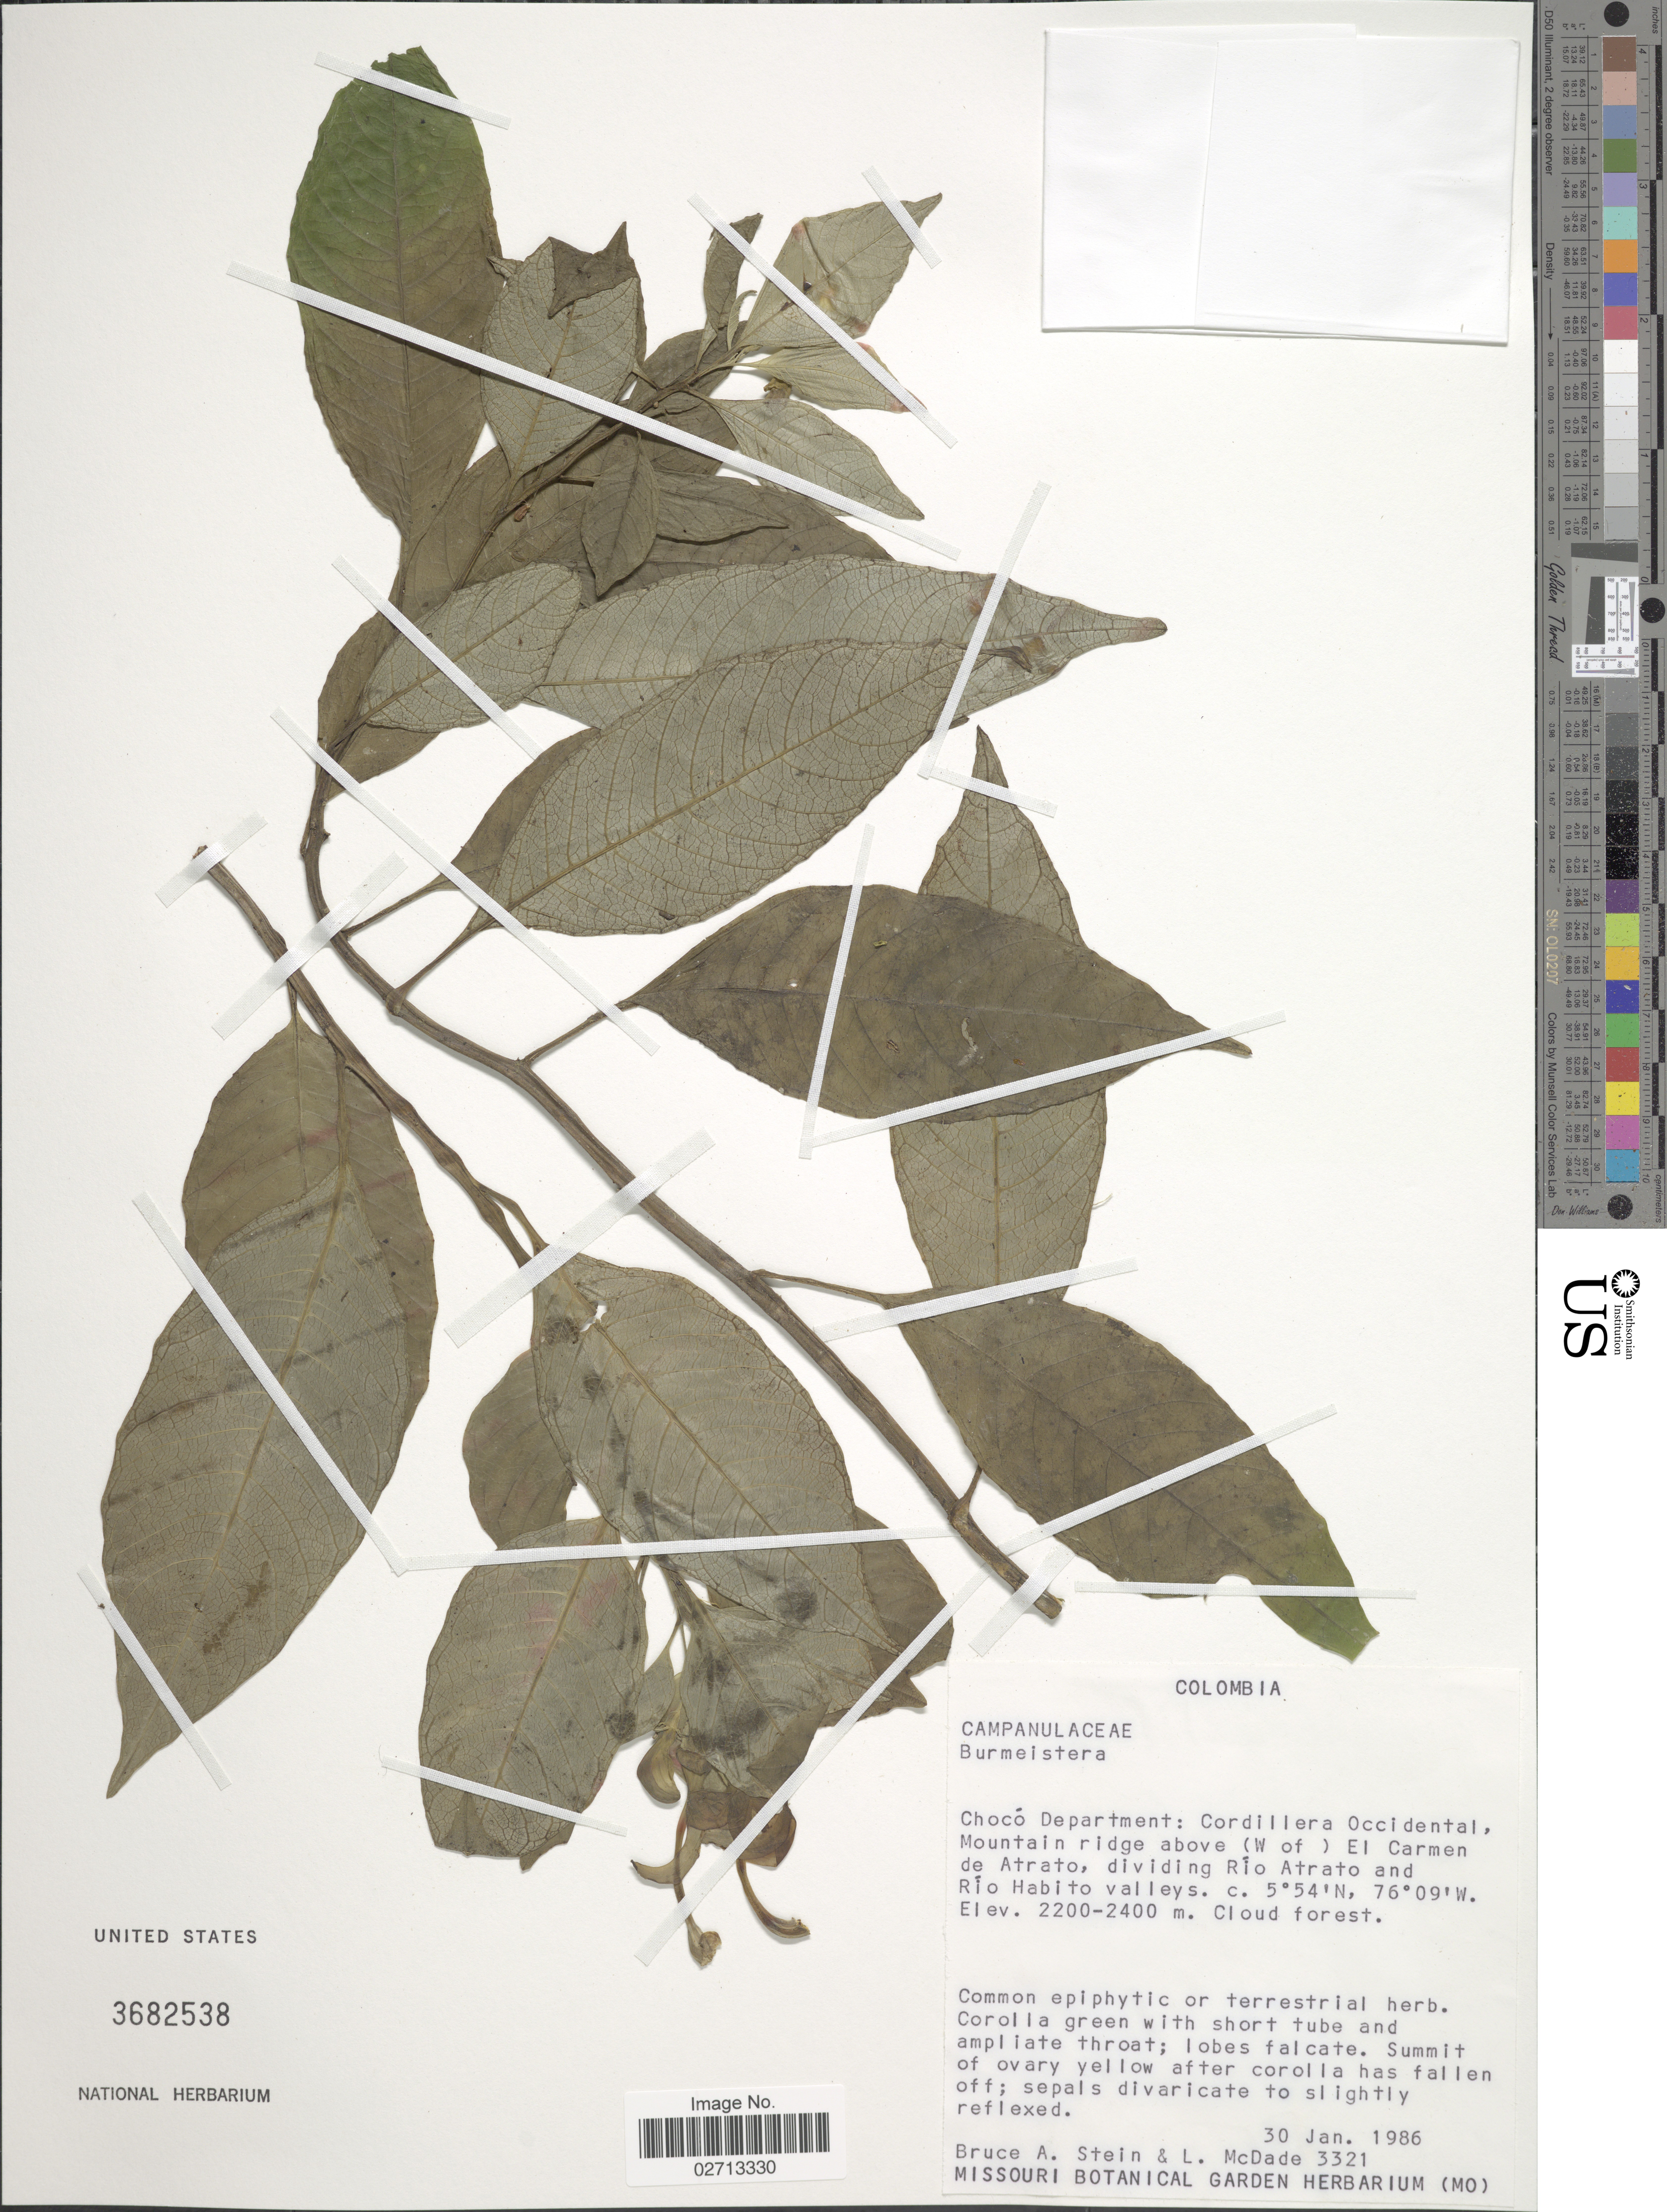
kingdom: Plantae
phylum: Tracheophyta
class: Magnoliopsida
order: Asterales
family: Campanulaceae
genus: Burmeistera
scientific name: Burmeistera sp.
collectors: B. A. Stein & L. McDade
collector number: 3321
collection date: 1986-01-30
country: Colombia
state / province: Chocó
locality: Chocó Department: Cordillera Occidental, Mountain ridge above (W of) El Carmen de Atrato, dividing Río Atrato and Río Habito valleys.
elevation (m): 2200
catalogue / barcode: US 3682538